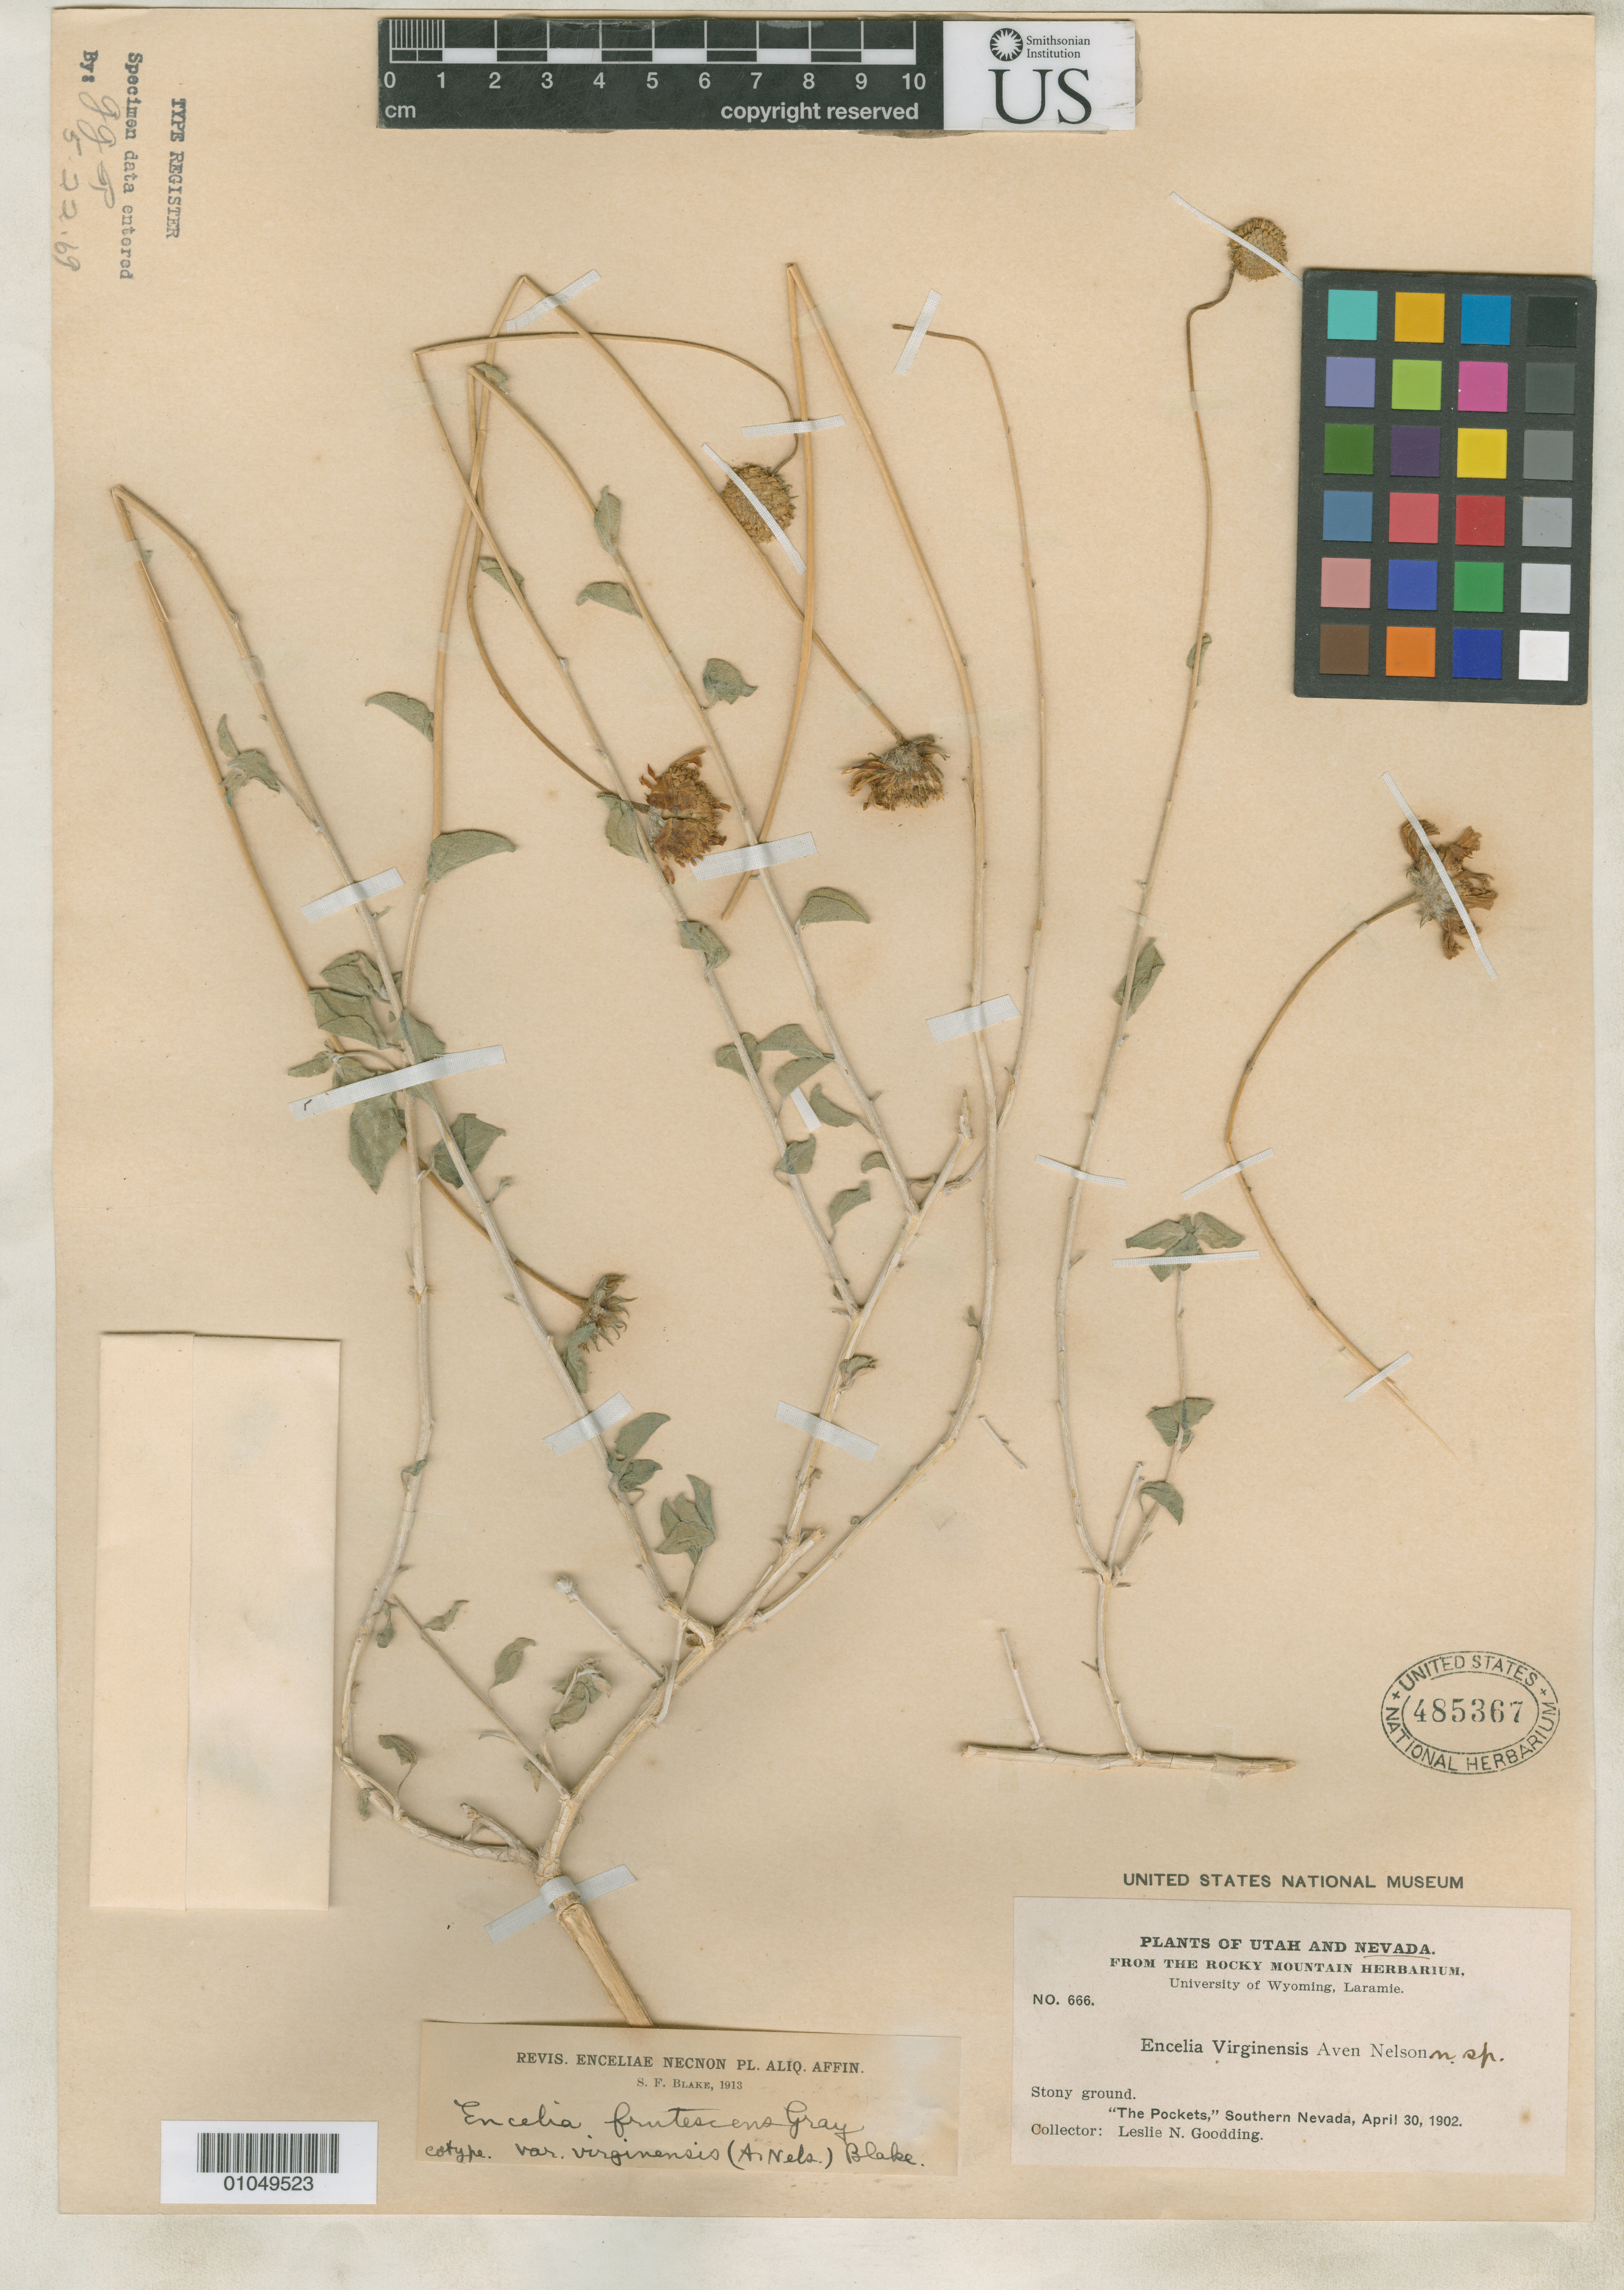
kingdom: Plantae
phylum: Tracheophyta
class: Magnoliopsida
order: Asterales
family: Asteraceae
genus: Encelia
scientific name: Encelia virginensis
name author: A. Nelson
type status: Isotype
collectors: L. N. Goodding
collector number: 666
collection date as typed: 30 Apr 1902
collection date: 1902-04-30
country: United States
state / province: Nevada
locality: Virgin River at The Pockets.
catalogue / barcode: US 485367